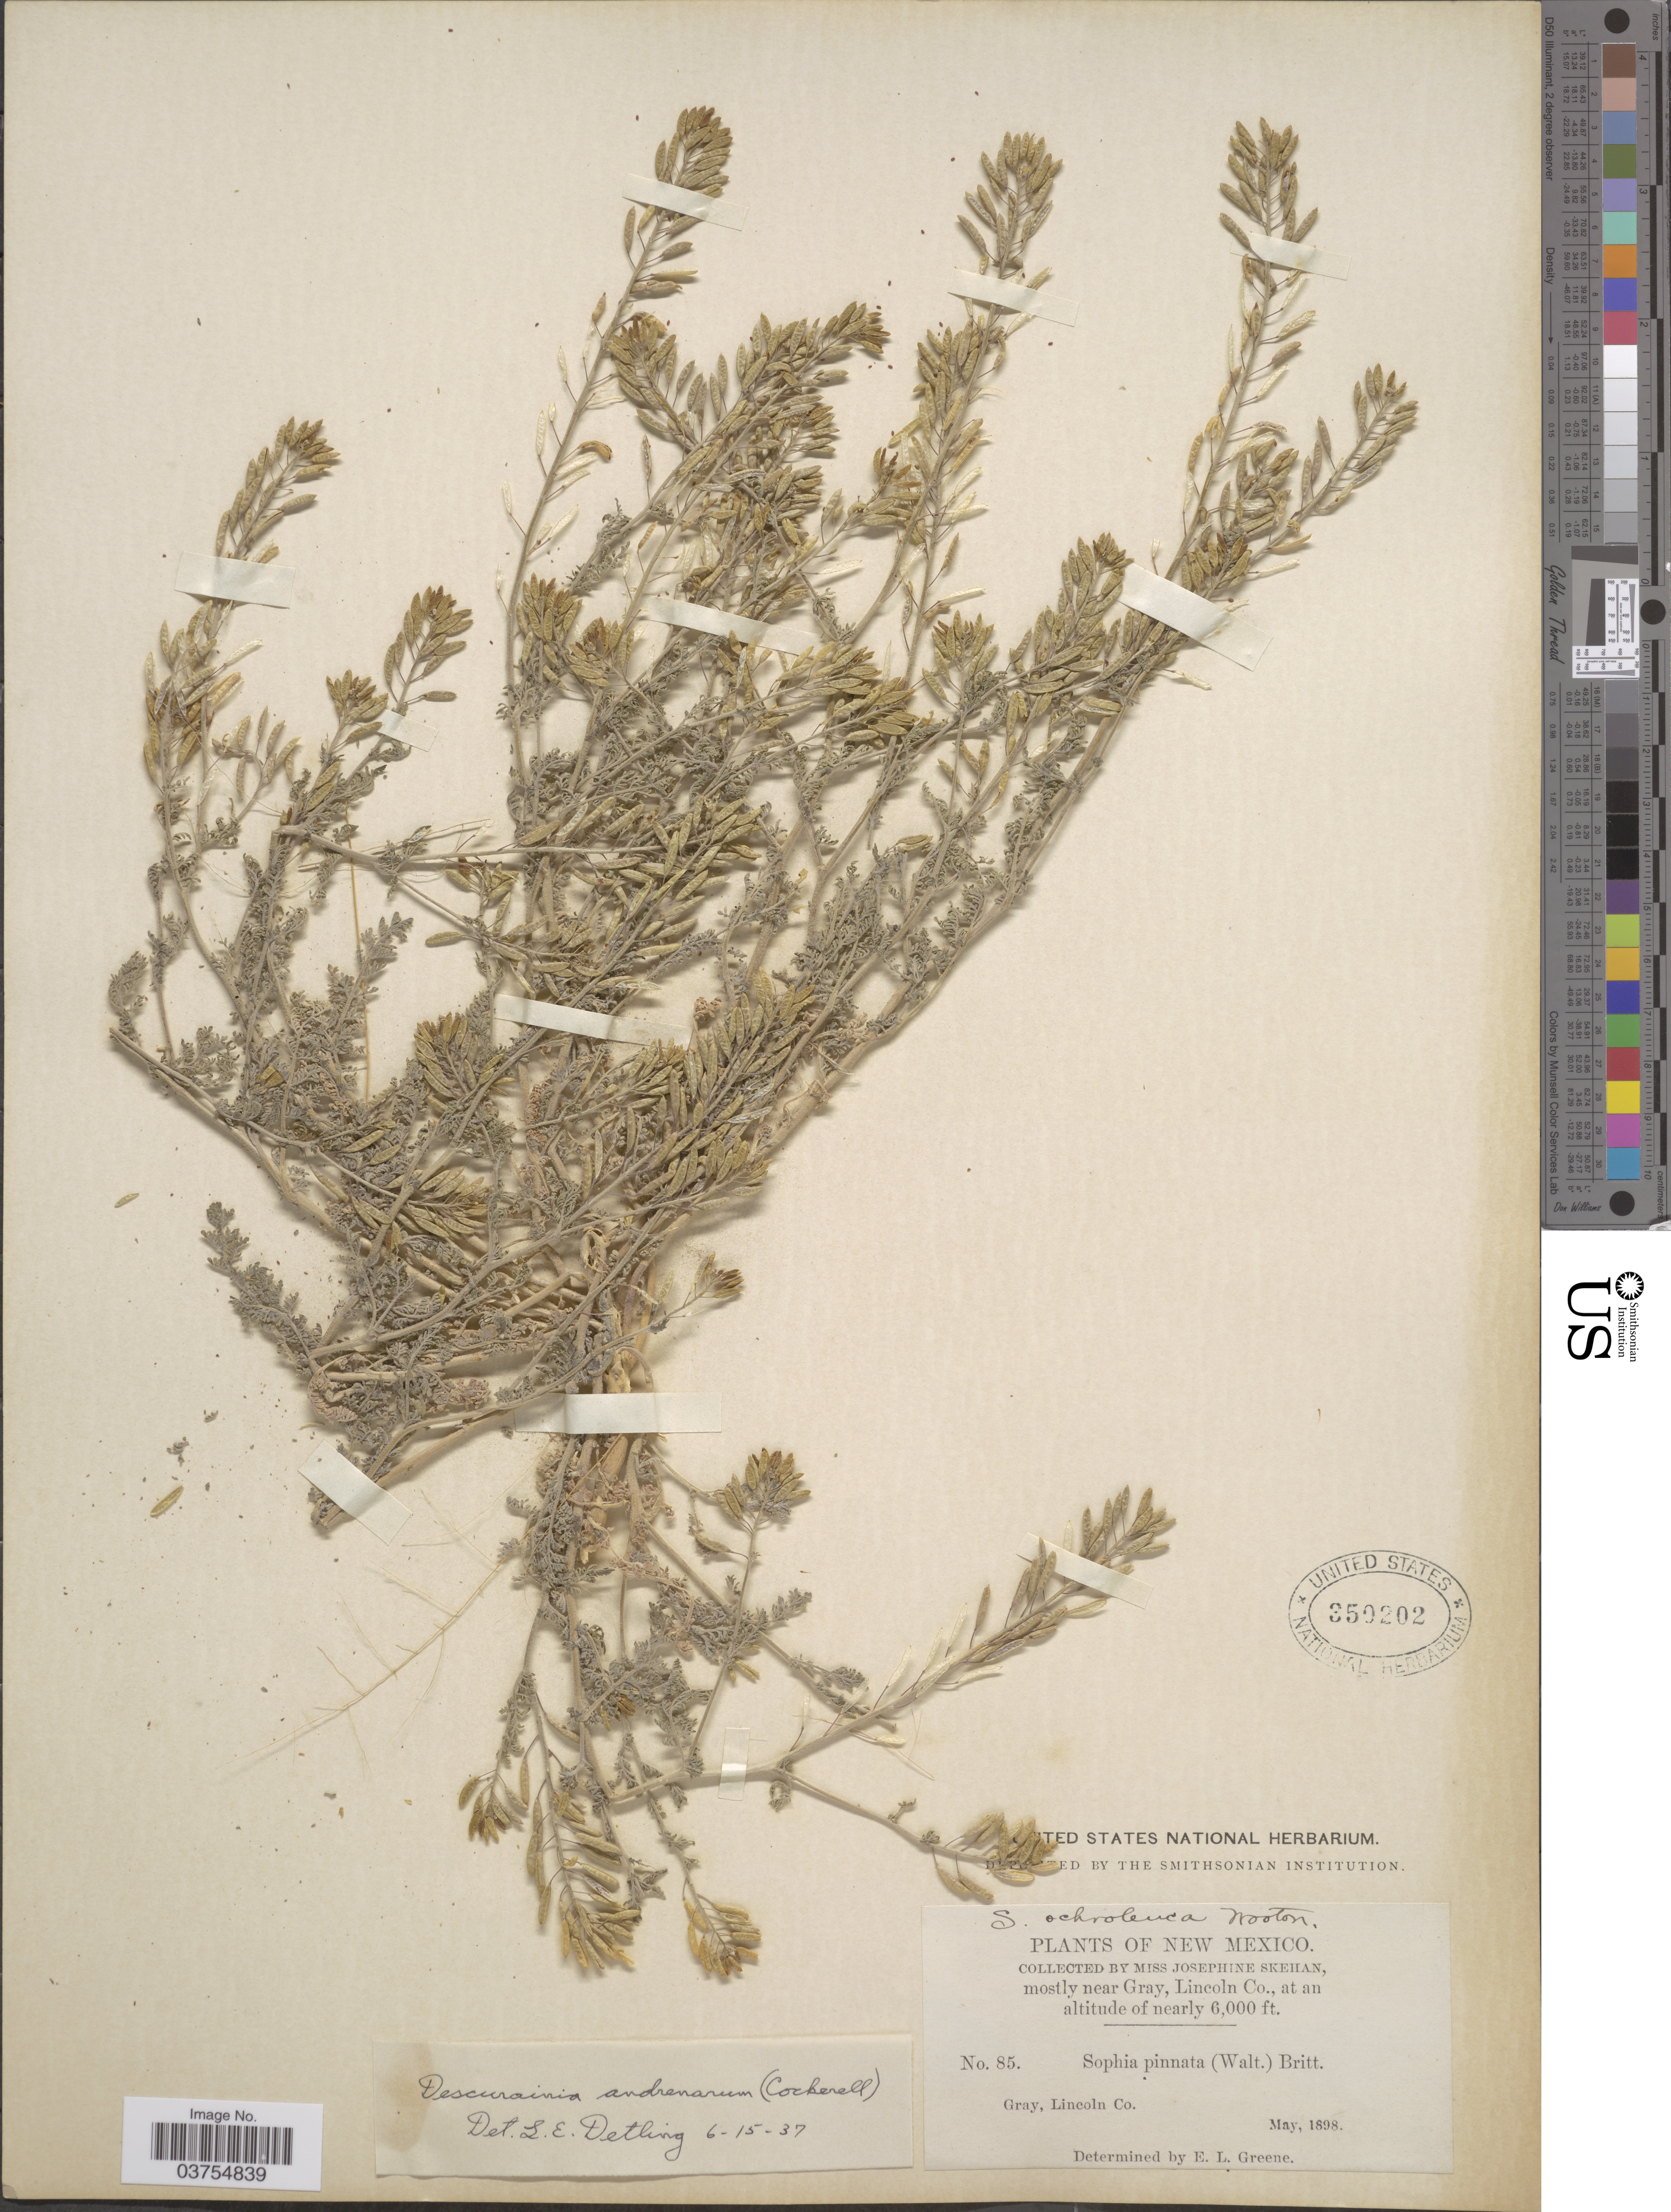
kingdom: Plantae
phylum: Tracheophyta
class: Magnoliopsida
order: Brassicales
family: Brassicaceae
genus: Descurainia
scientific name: Descurainia pinnata subsp. halictorum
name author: (Cockerell) Detling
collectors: J. Skehan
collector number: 85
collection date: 1898-05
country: United States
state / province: New Mexico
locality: Near Gray, Lincoln Co.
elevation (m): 1829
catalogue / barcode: US 350202